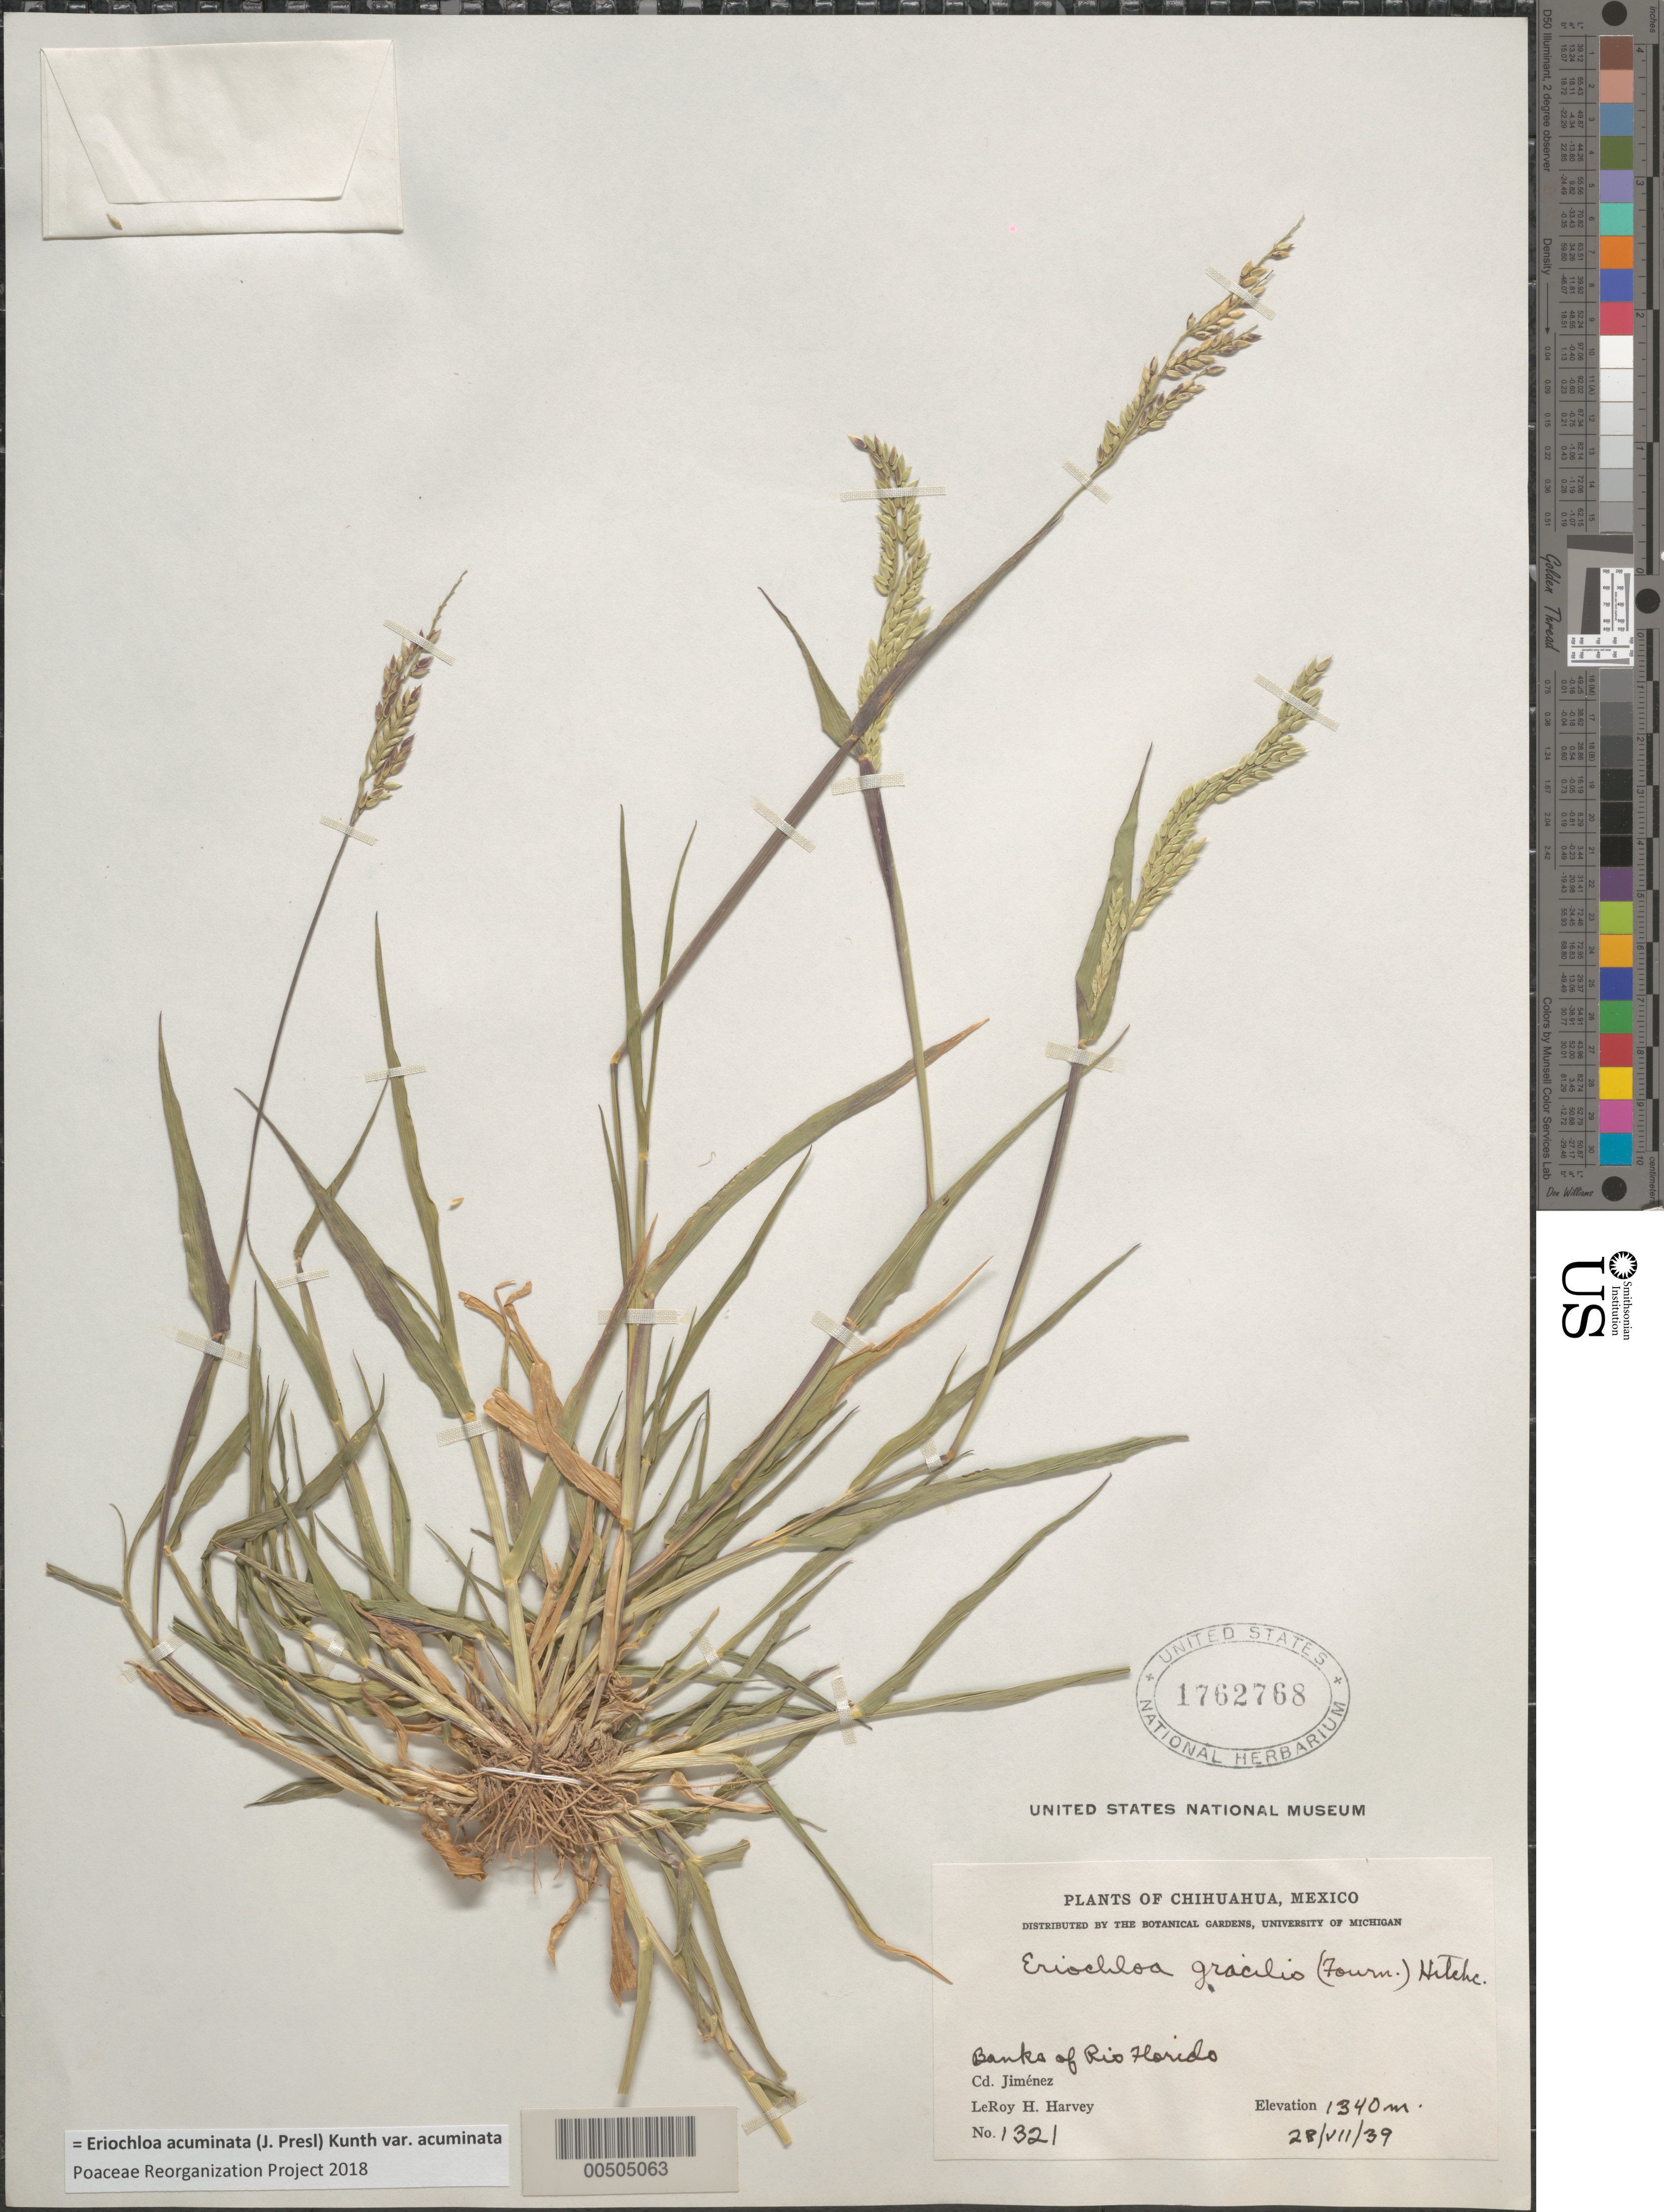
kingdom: Plantae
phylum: Tracheophyta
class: Liliopsida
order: Poales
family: Poaceae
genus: Eriochloa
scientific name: Eriochloa acuminata var. acuminata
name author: (J. Presl) Kunth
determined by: Poaceae Reorganization Project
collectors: L. H. Harvey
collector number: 1321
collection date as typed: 28 Jul 1939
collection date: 1939-07-28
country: Mexico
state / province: Chihuahua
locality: Banks of the Rio Hondo, Cd. Jim‚nez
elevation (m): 1340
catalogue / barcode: US 1762768